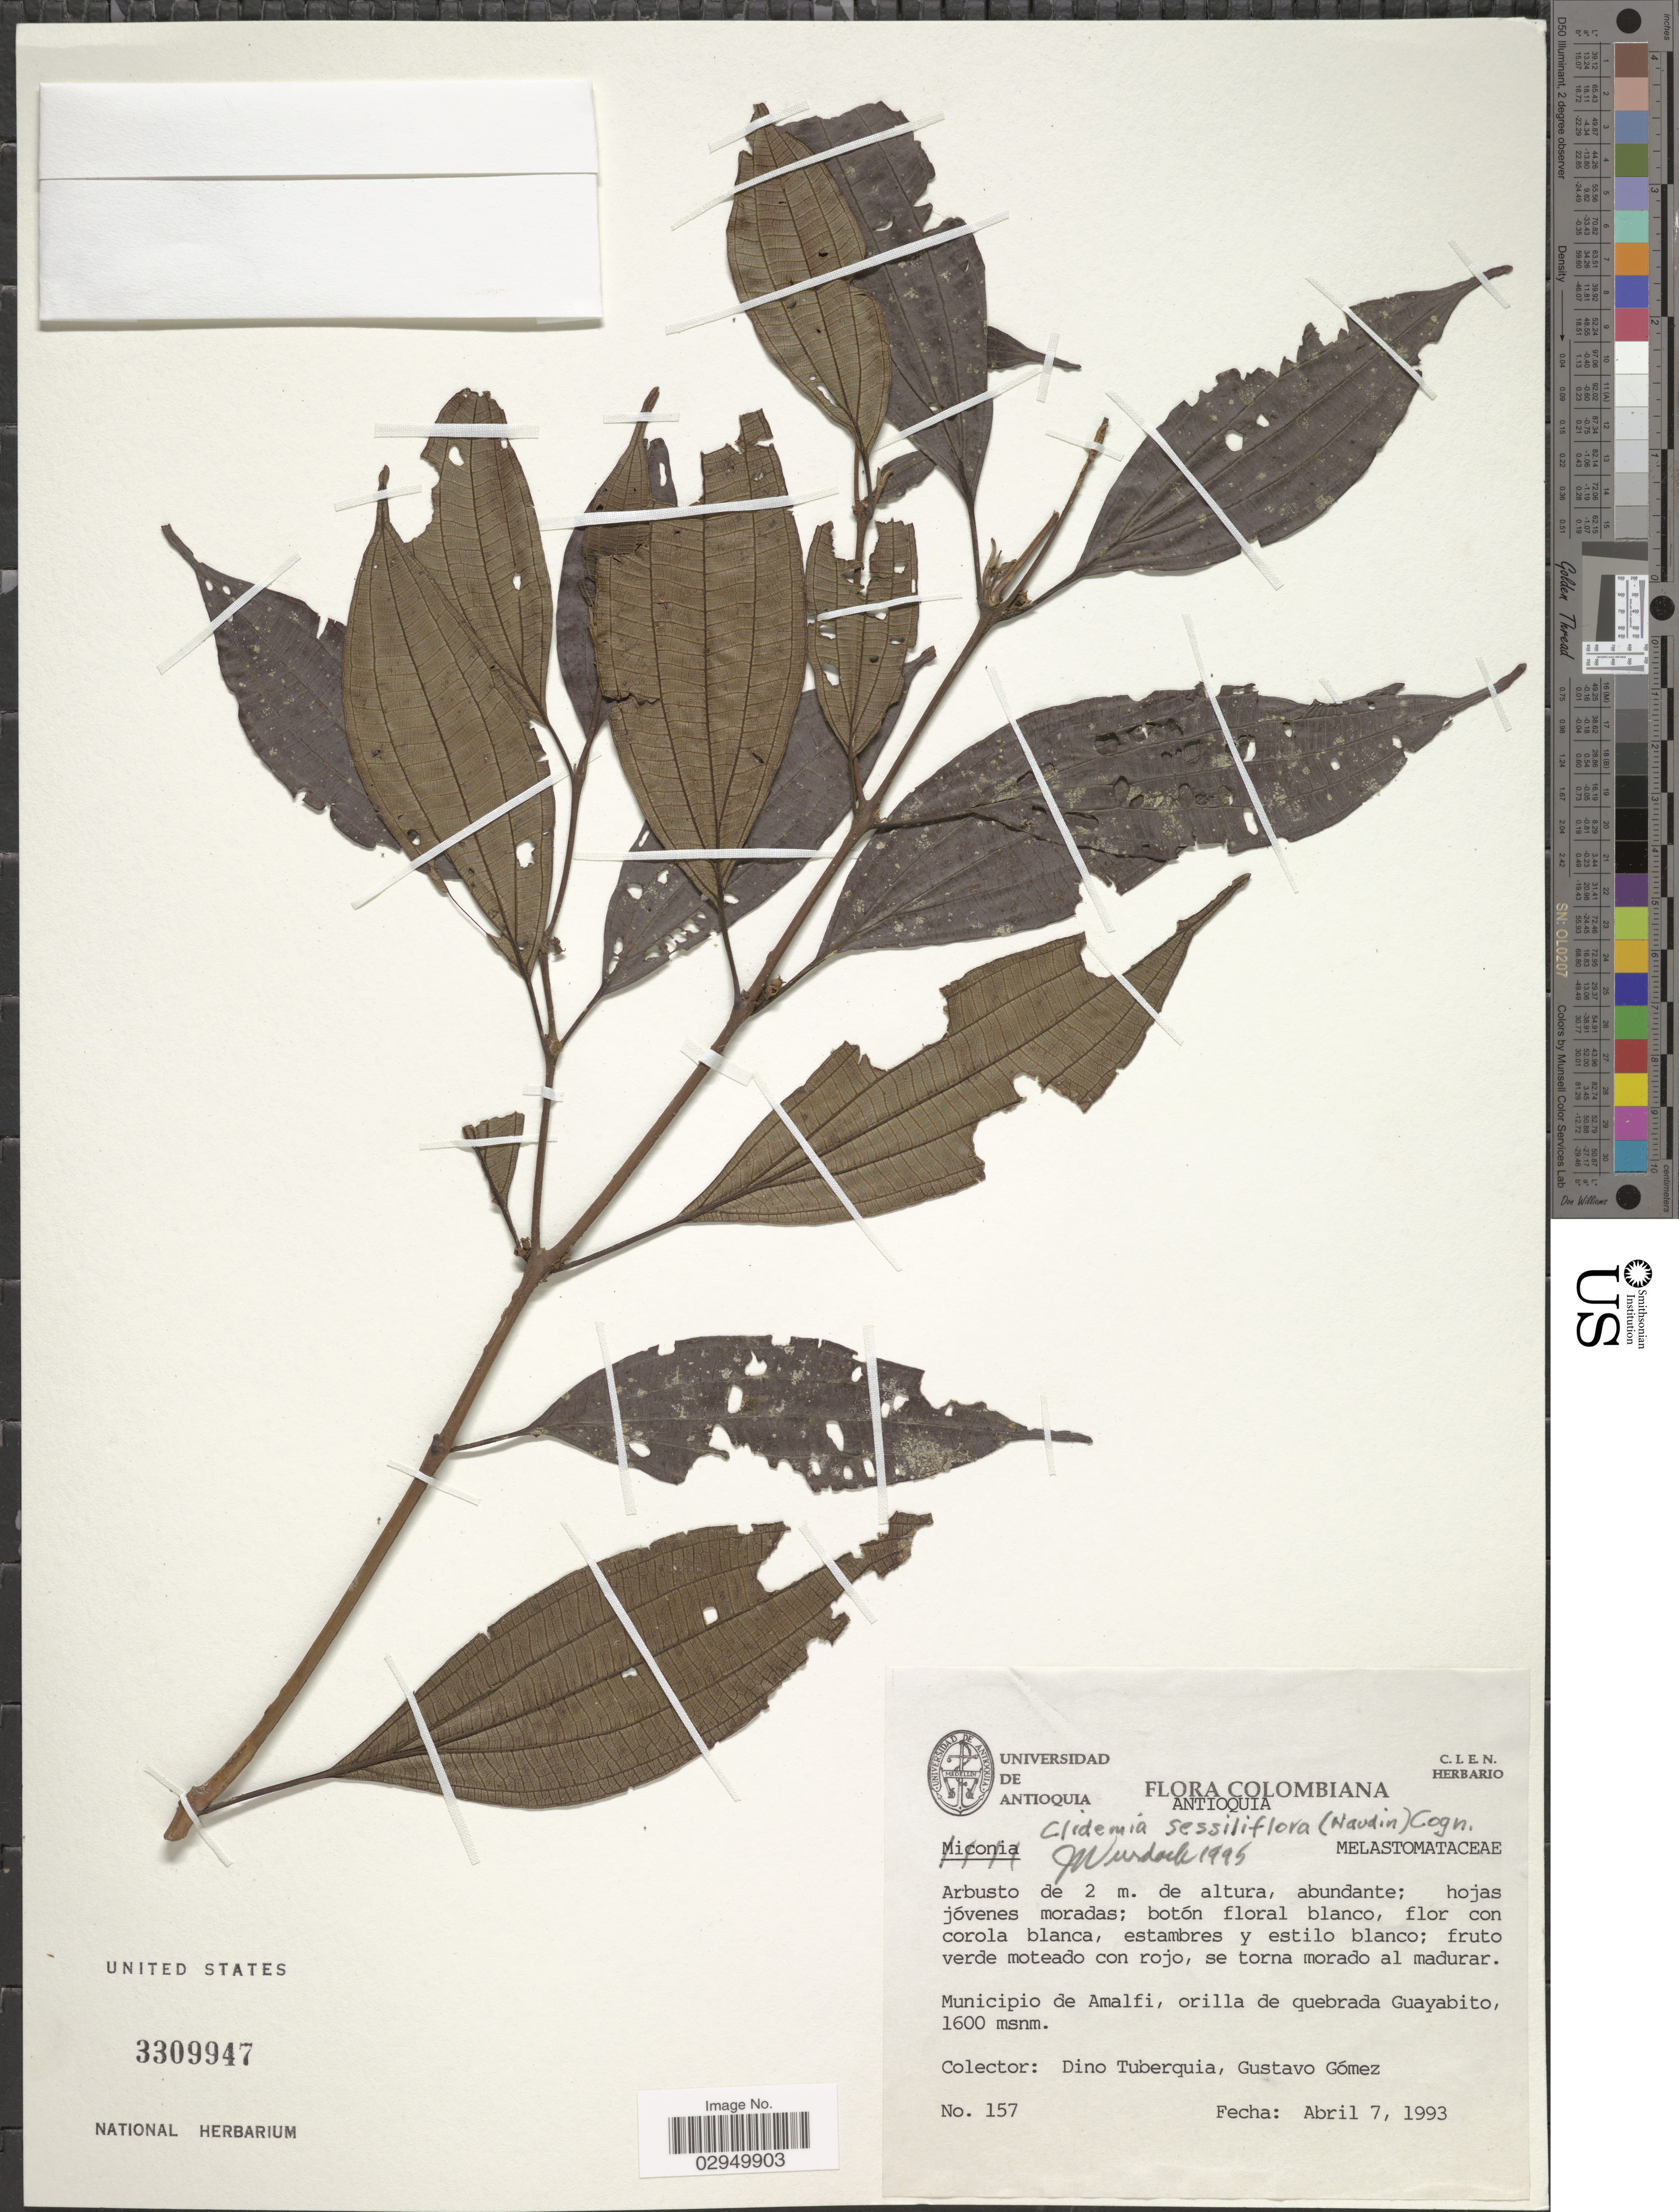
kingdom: Plantae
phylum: Tracheophyta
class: Magnoliopsida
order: Myrtales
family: Melastomataceae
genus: Clidemia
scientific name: Clidemia sessiliflora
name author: (Naudin) Cogn.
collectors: D. Tuberquia & G. Gomez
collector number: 157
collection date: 1993-04-07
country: Colombia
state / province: Antioquia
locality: Municipio de Amalfi, orilla de quebrada Guayabito.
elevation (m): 1600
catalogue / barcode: US 3309947